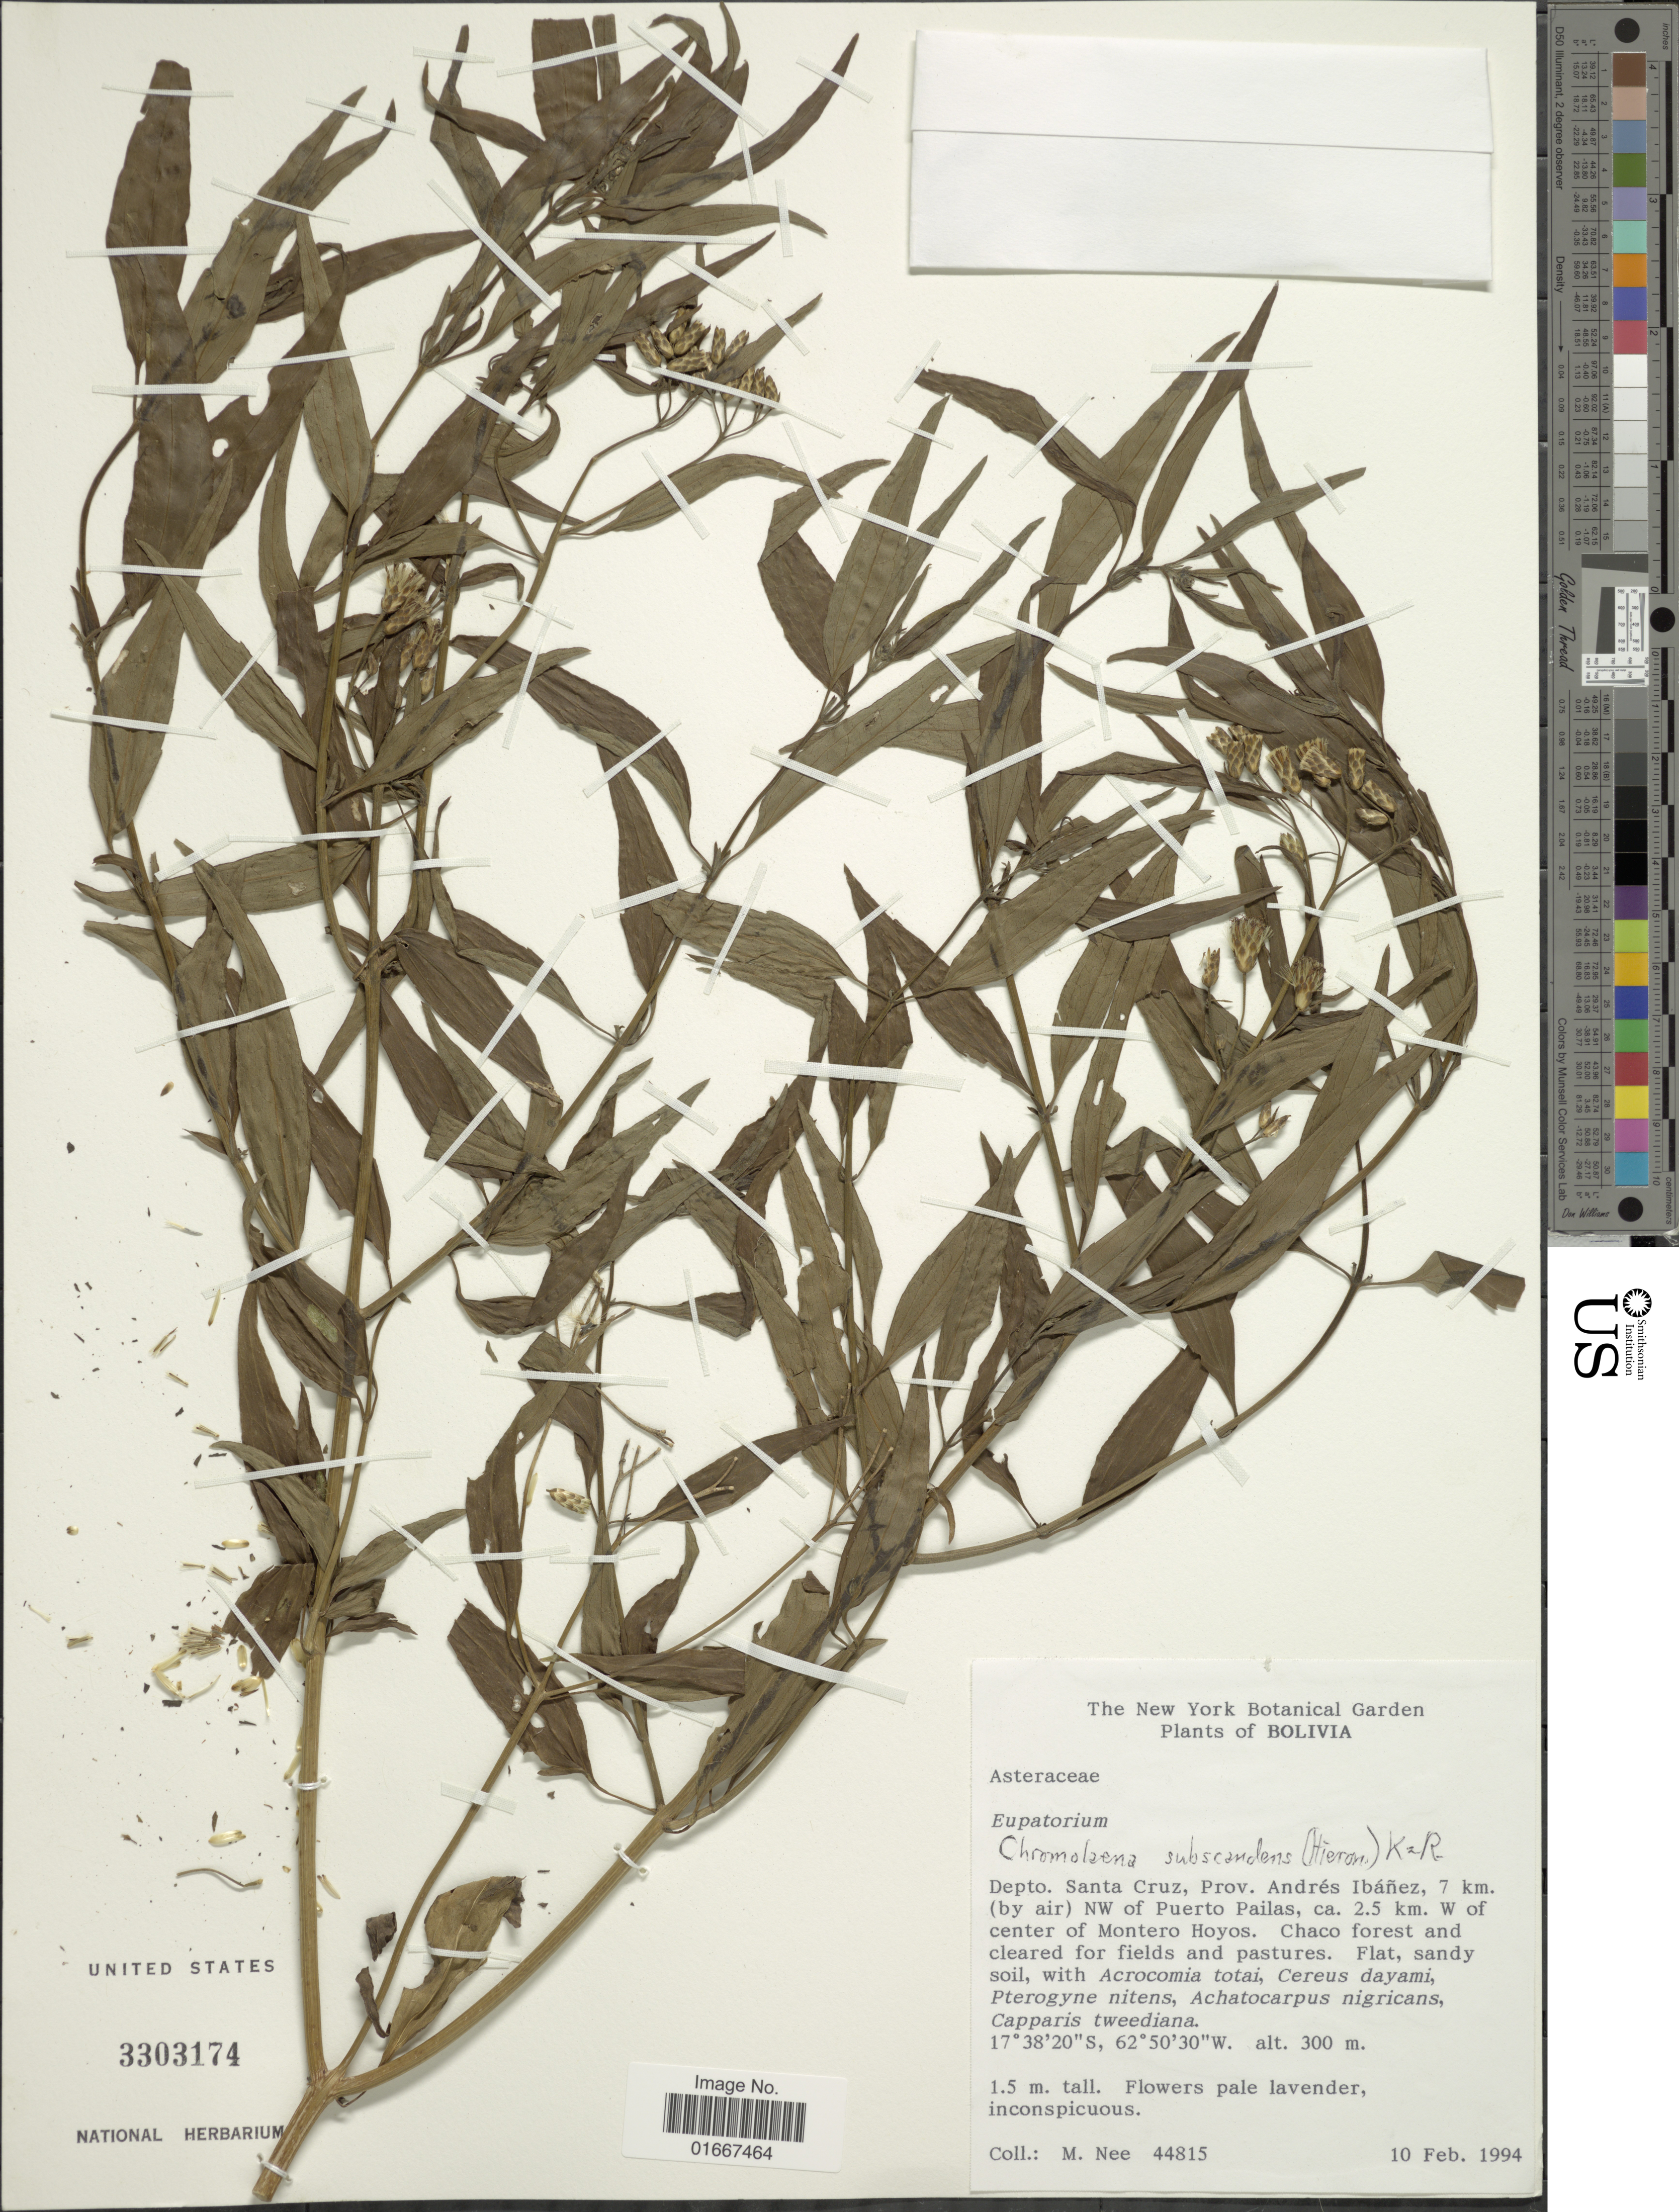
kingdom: Plantae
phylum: Tracheophyta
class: Magnoliopsida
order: Asterales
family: Asteraceae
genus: Chromolaena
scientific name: Chromolaena subscandens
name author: (Hieron.) R.M. King & H. Rob.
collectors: M. Nee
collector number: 44815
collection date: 1994-02-10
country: Bolivia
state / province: Santa Cruz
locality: Prov. Andres Ibanez, 7 km (by air) NW of Puerto Pailas, ca 2.5 km. W of center of Montero Hoyos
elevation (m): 300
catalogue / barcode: US 3303174